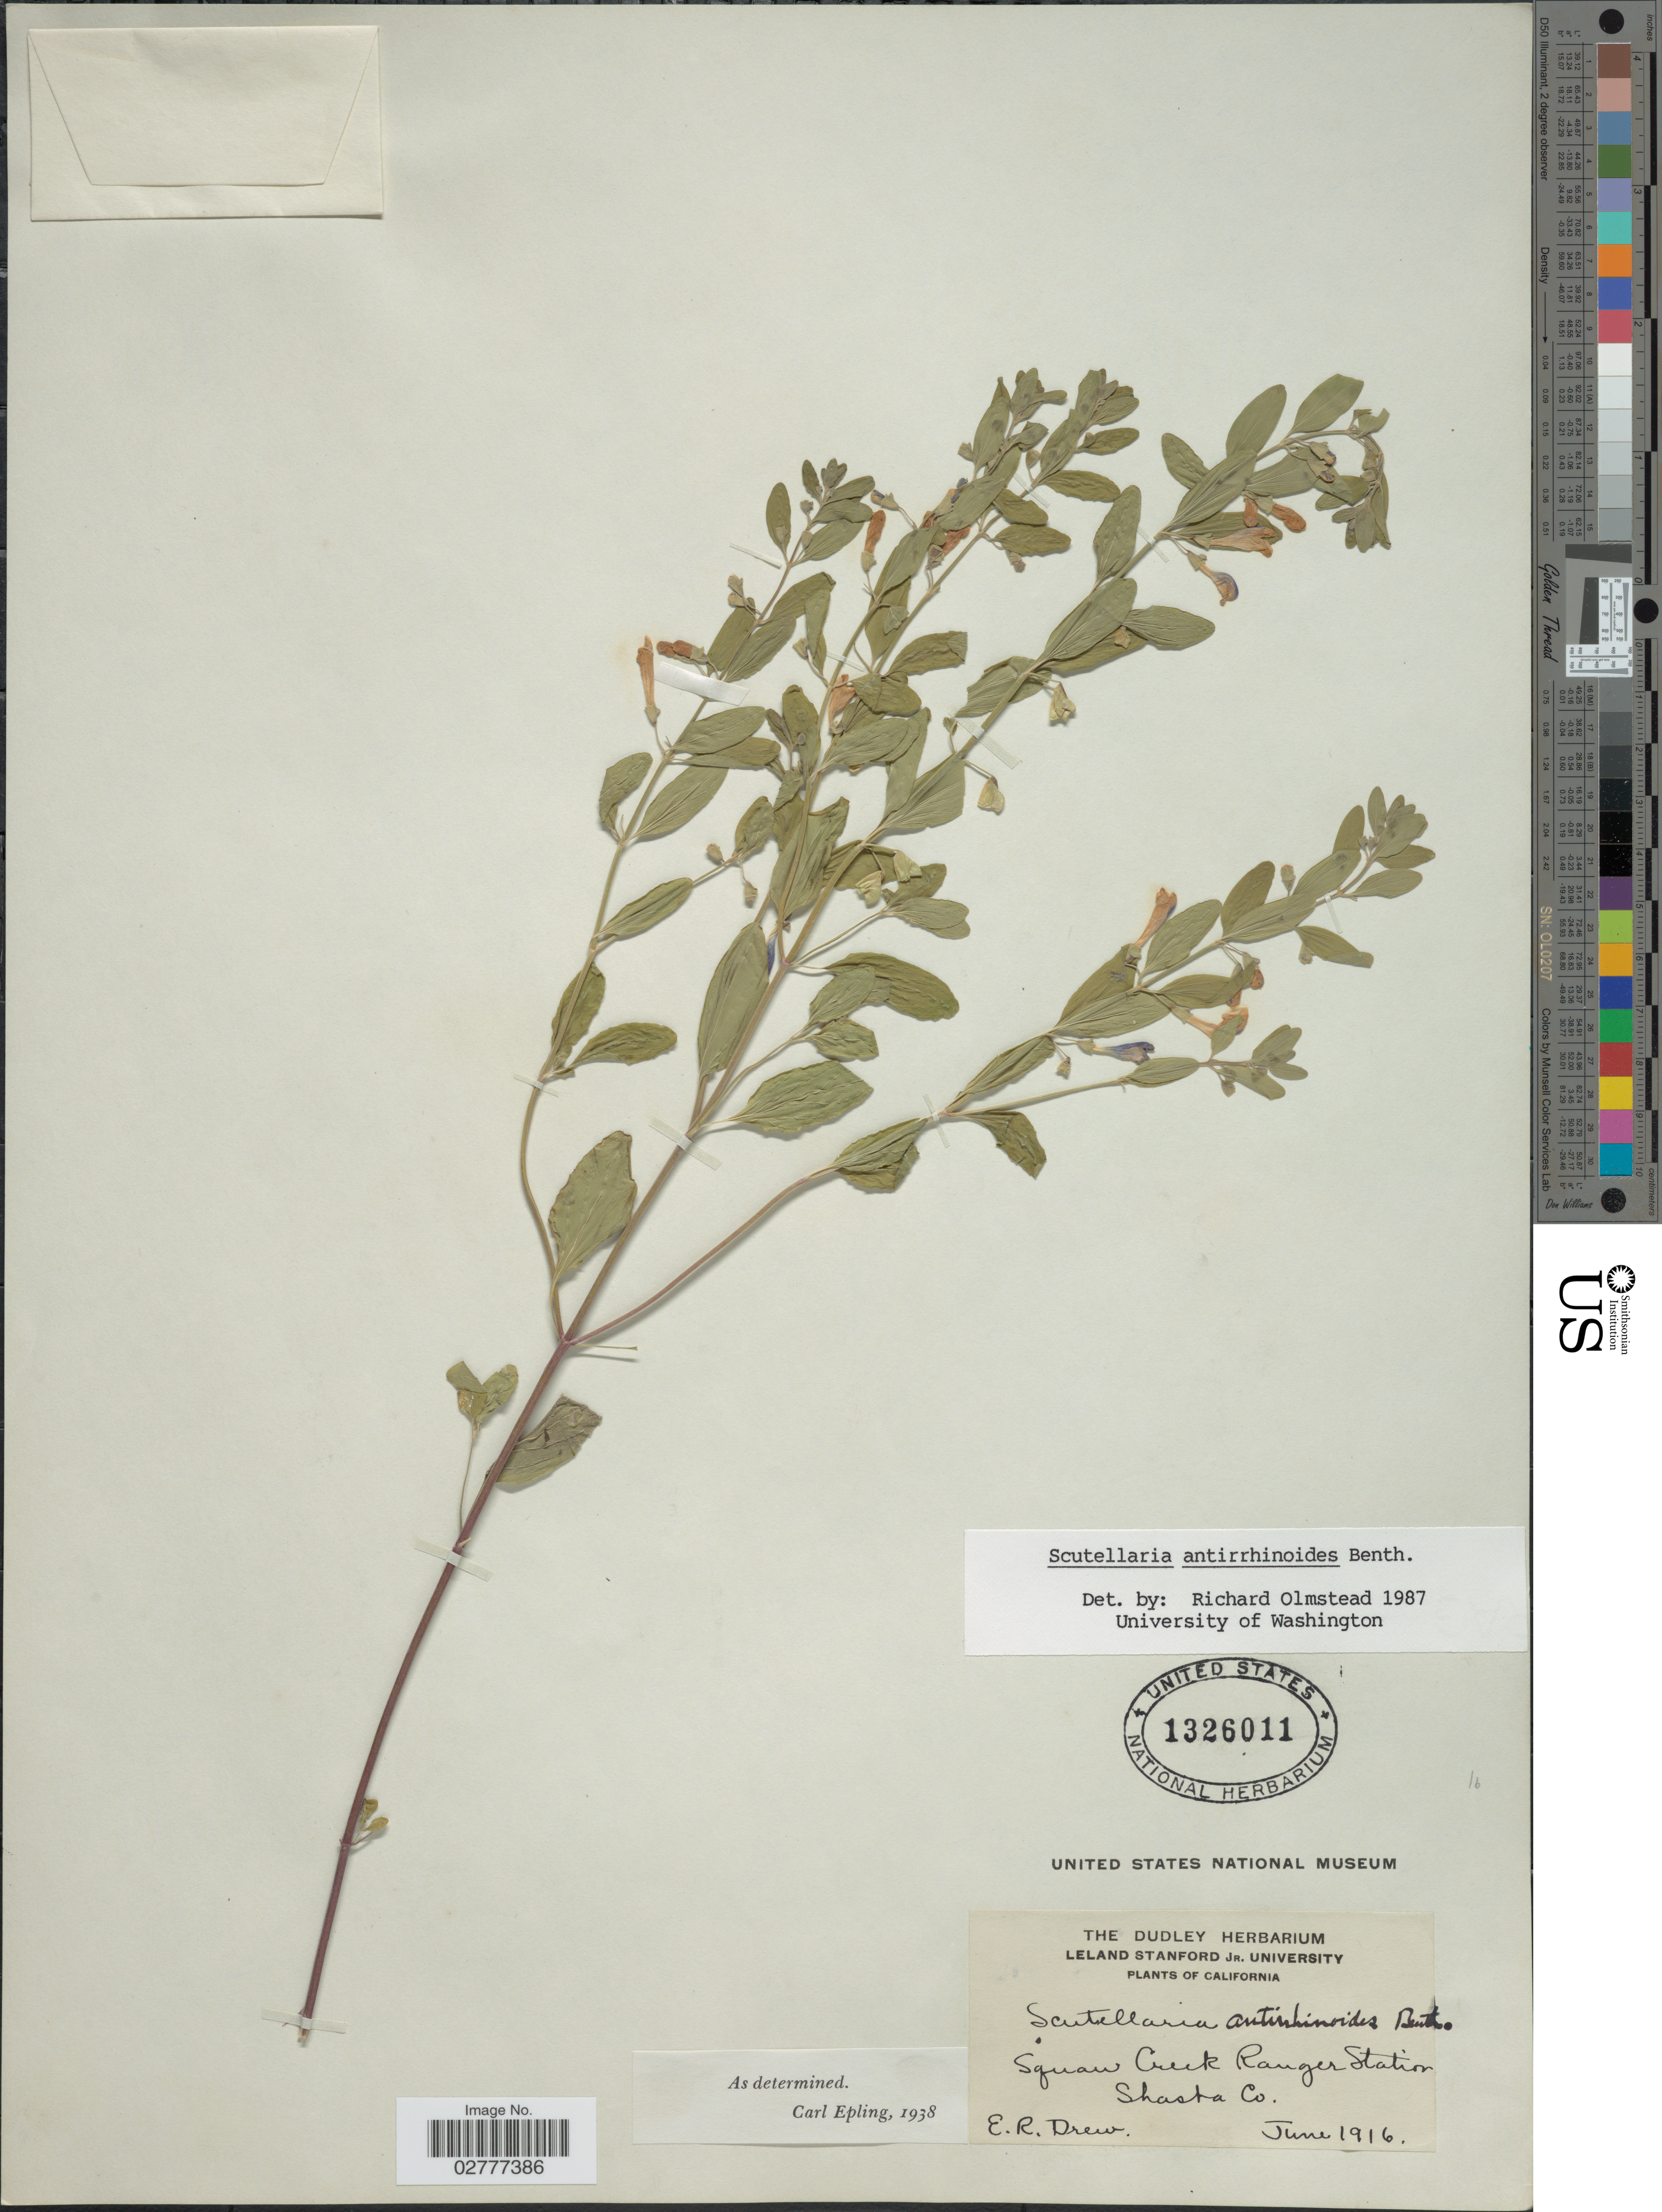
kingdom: Plantae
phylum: Tracheophyta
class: Magnoliopsida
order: Lamiales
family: Lamiaceae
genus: Scutellaria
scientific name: Scutellaria antirrhinoides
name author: Benth.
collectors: E. Drew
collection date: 1916-06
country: United States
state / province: California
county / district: Shasta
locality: Squaw Creek Ranger Station. Shasta Co.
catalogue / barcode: US 1326011